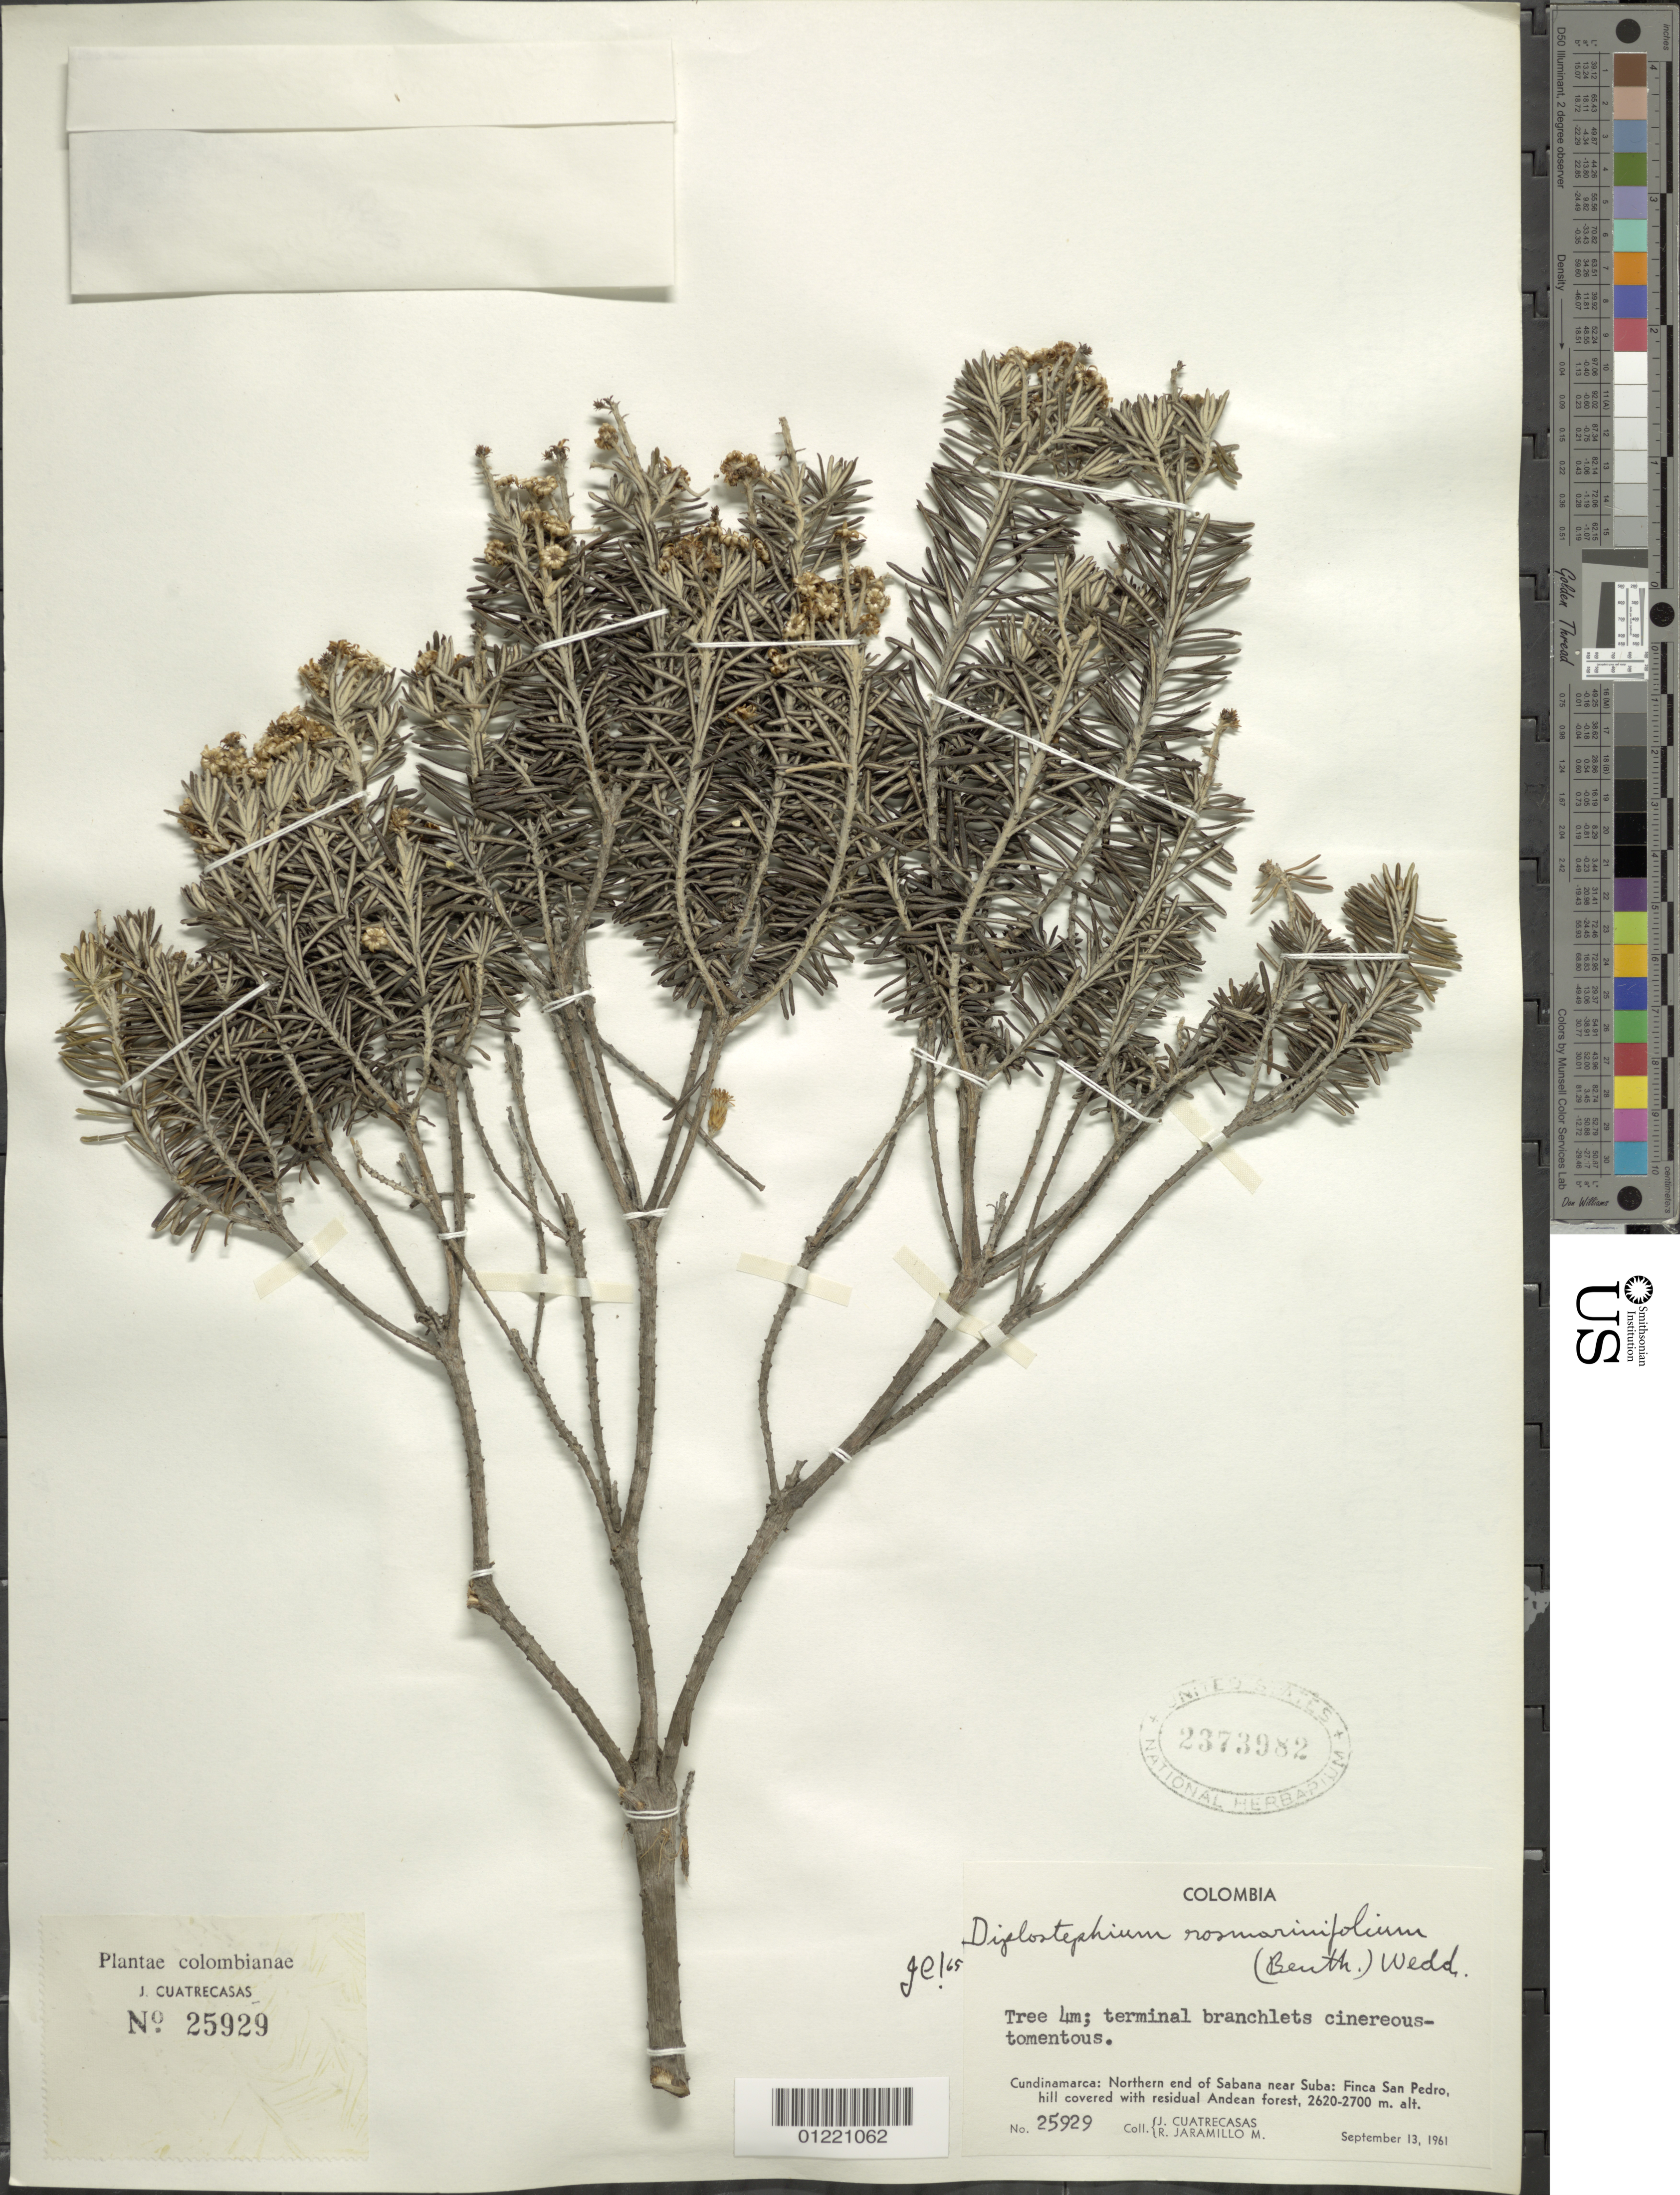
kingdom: Plantae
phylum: Tracheophyta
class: Magnoliopsida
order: Asterales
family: Asteraceae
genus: Diplostephium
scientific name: Diplostephium rosmarinifolium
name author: (Benth.) Wedd.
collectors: J. Cuatrecasas & R. Jaramillo M.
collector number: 25929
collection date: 1961-09-13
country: Colombia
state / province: Cundinamarca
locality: Northern end of Sabana near Suba: Finca San Pedro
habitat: hill covered with residual Andean forest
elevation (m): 2620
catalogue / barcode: US 2373982